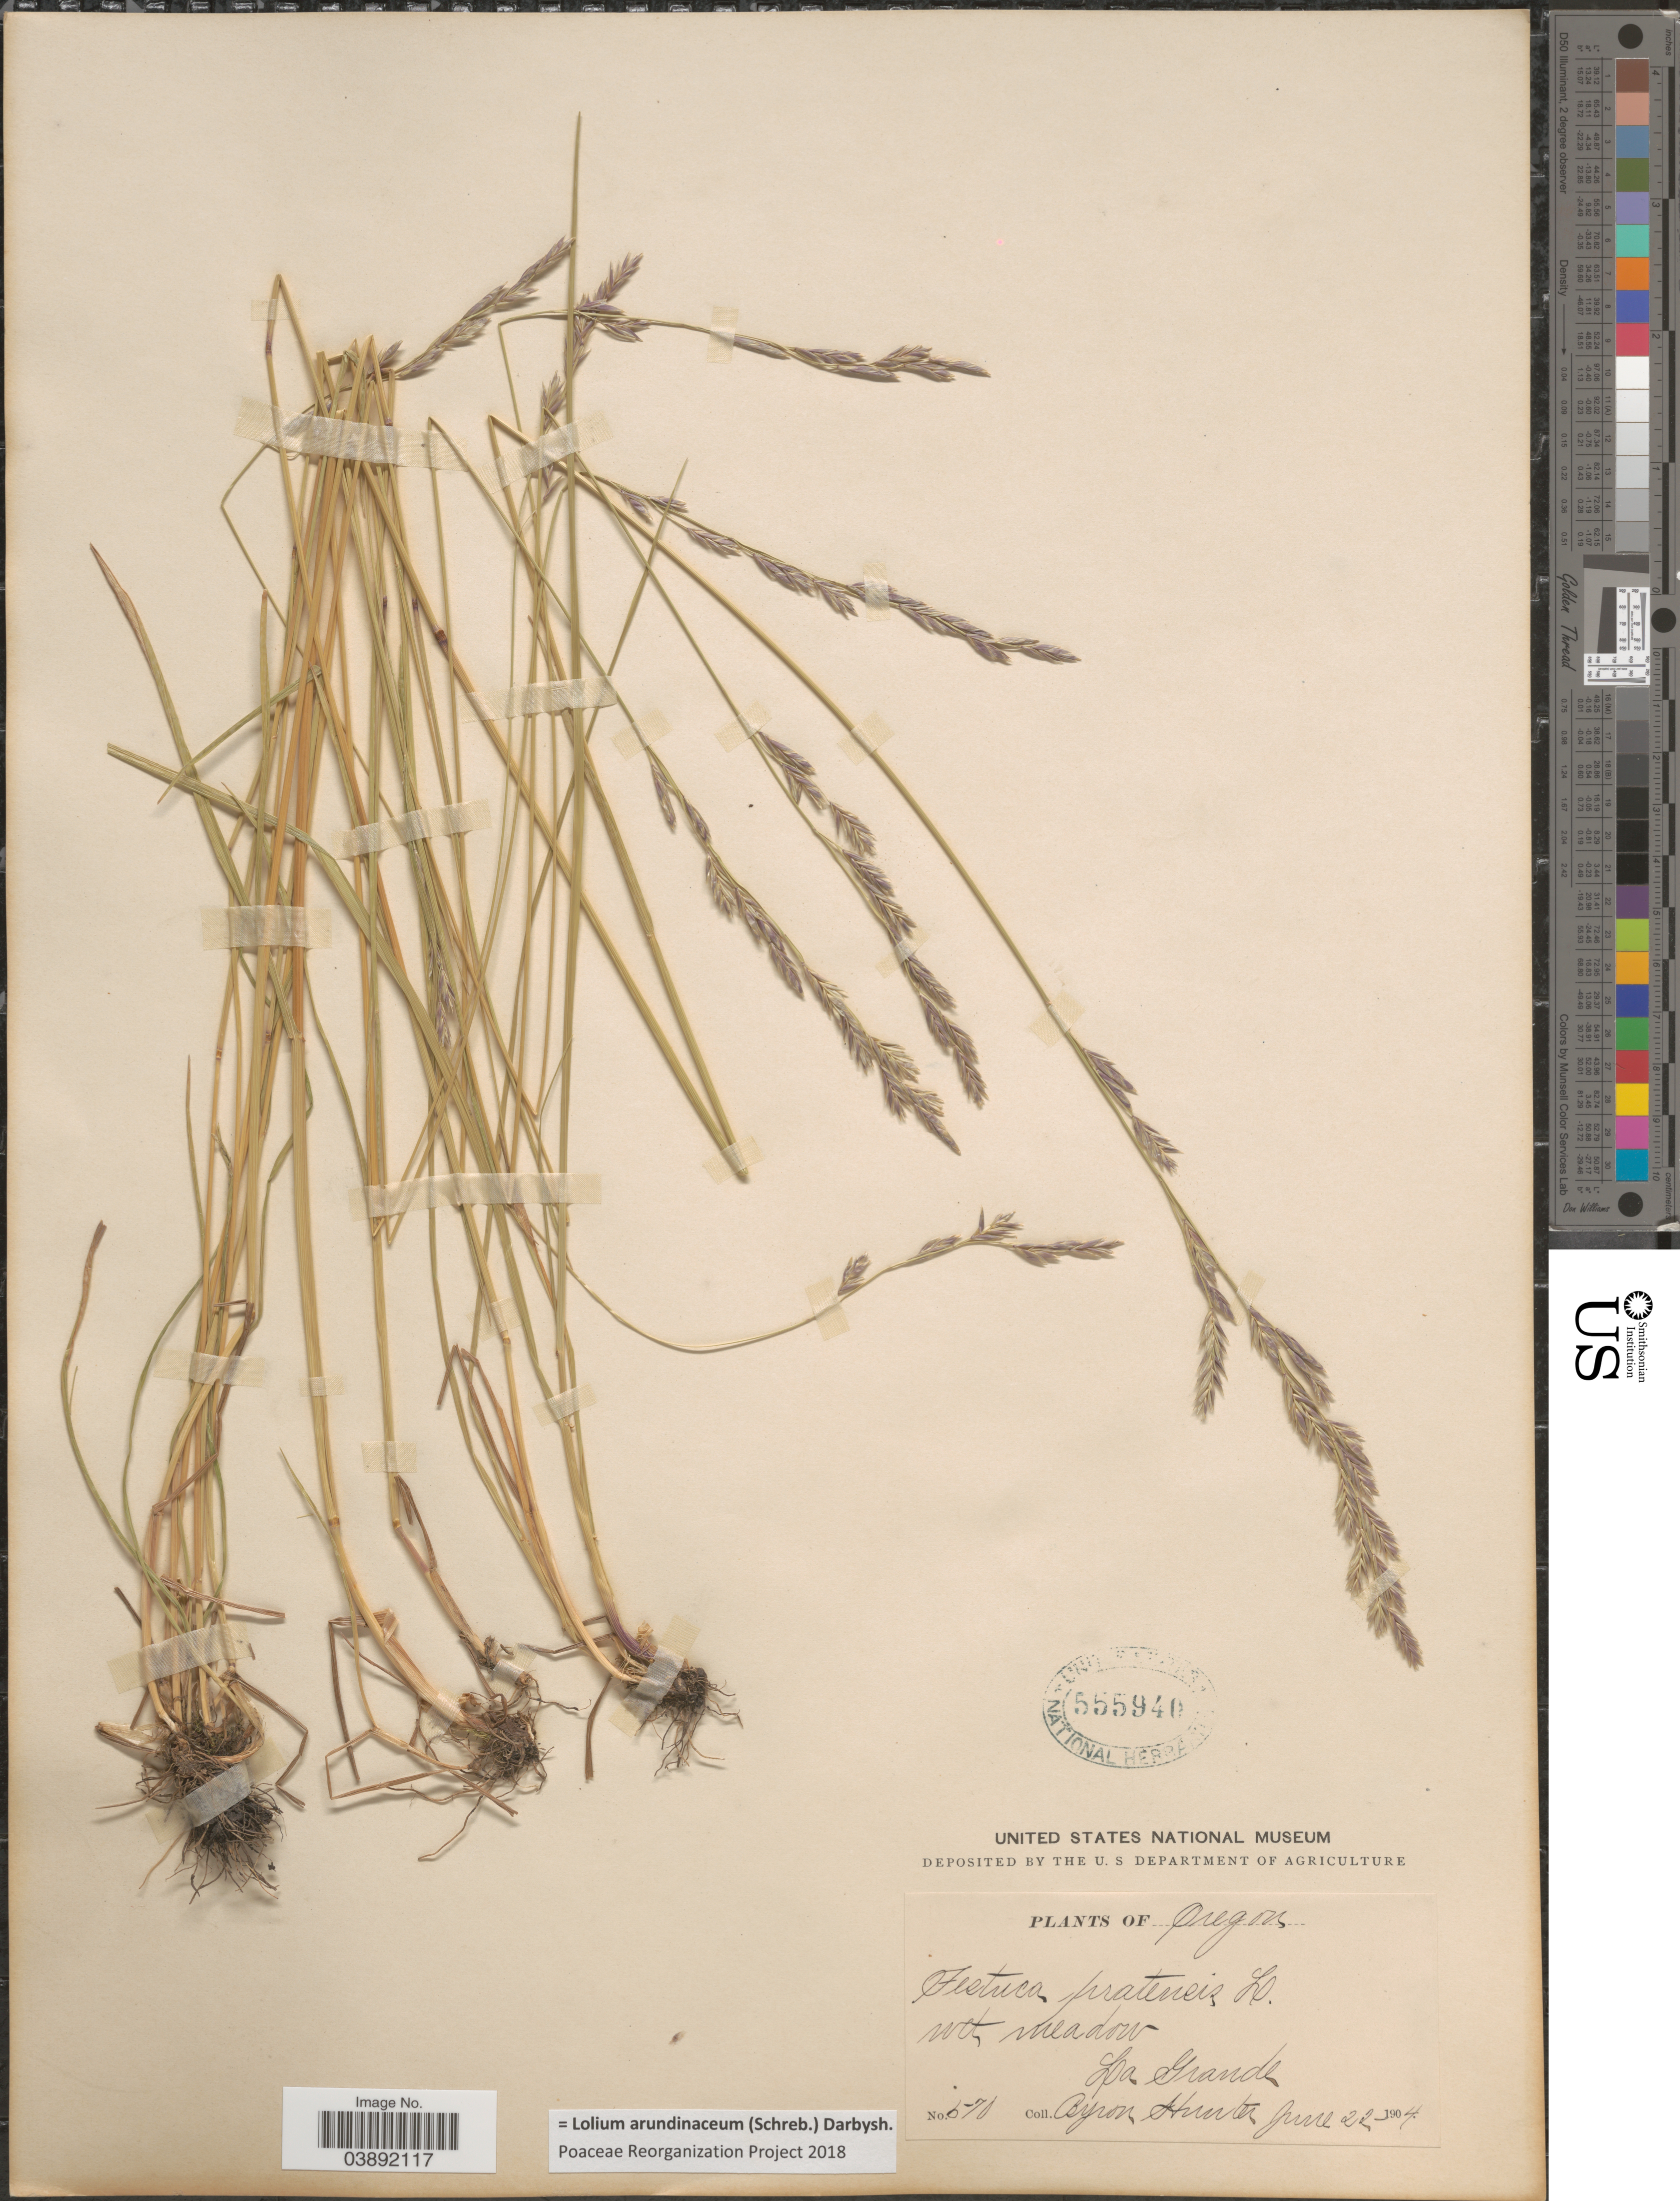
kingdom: Plantae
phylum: Tracheophyta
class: Liliopsida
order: Poales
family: Poaceae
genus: Lolium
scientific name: Lolium arundinaceum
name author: (Schreb.) Darbysh.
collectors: B. Hunter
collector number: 570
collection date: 1904-06-22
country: United States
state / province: Oregon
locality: Wet meadow. La Grande.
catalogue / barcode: US 555940